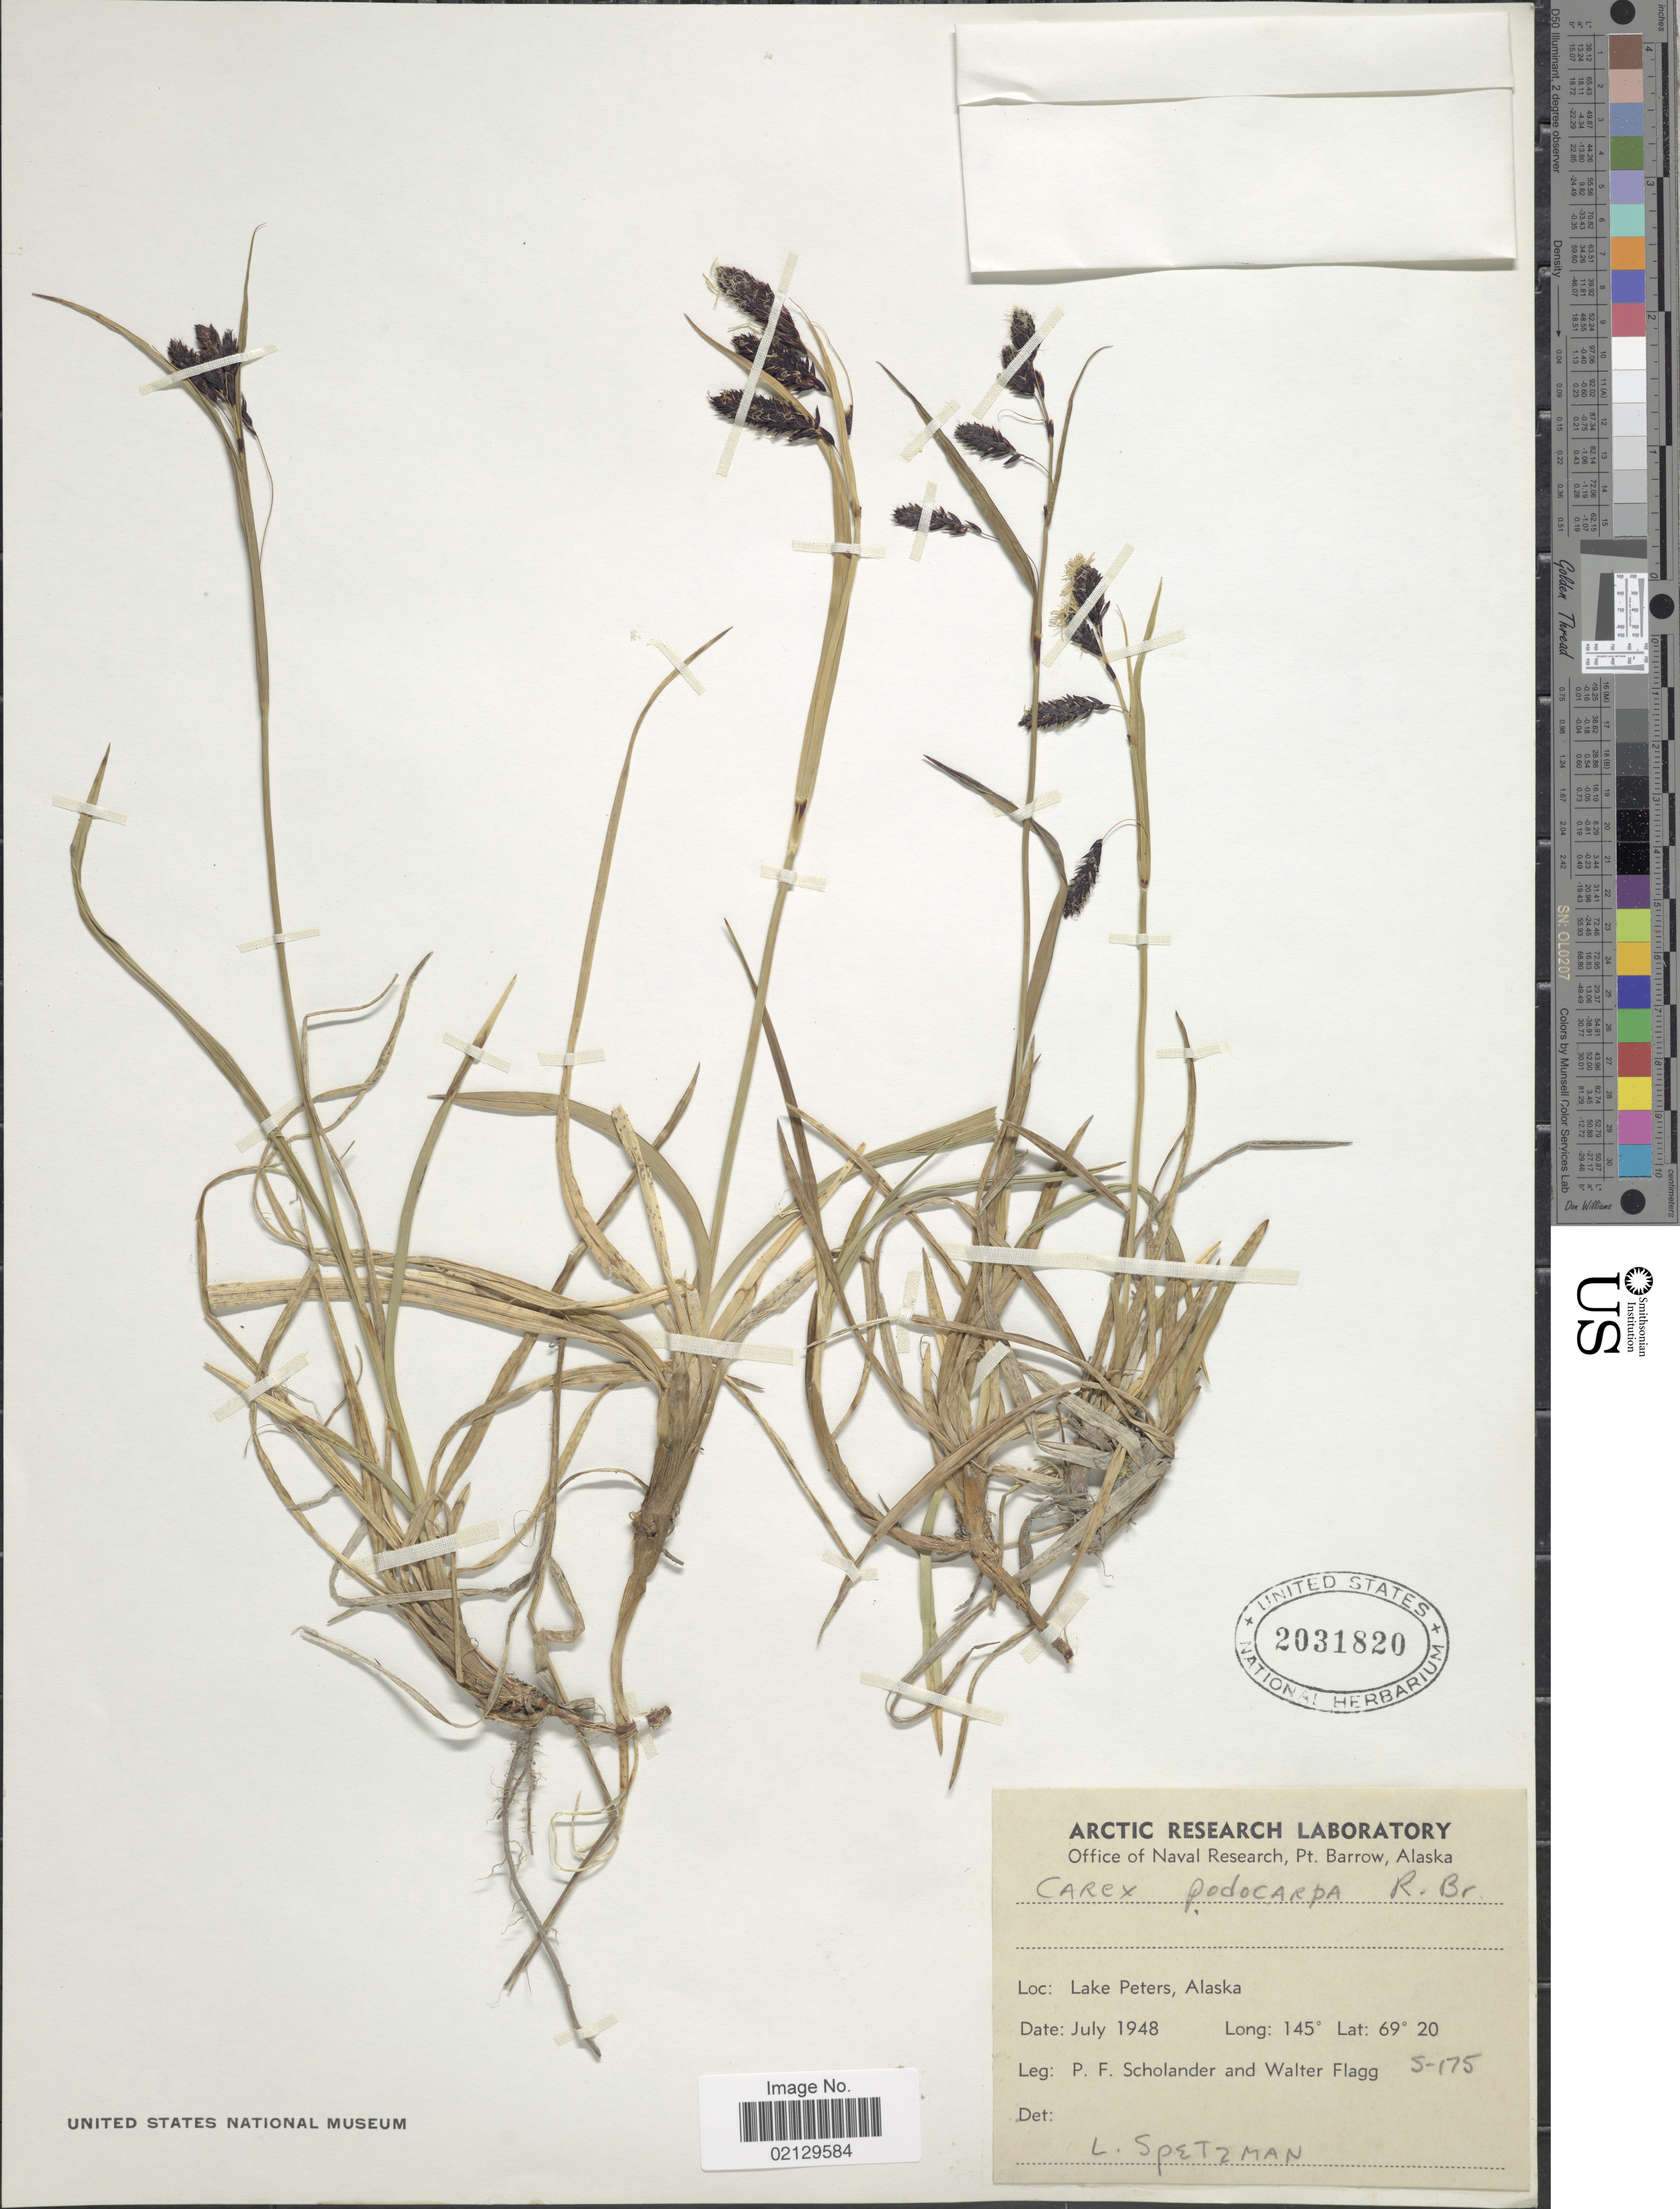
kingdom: Plantae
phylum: Tracheophyta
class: Liliopsida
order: Poales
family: Cyperaceae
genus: Carex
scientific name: Carex podocarpa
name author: R. Br.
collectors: P. Scholander & W. Flagg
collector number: S-175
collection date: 1948-07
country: United States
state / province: Alaska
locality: Lake Peters, Alaska.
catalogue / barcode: US 2031820